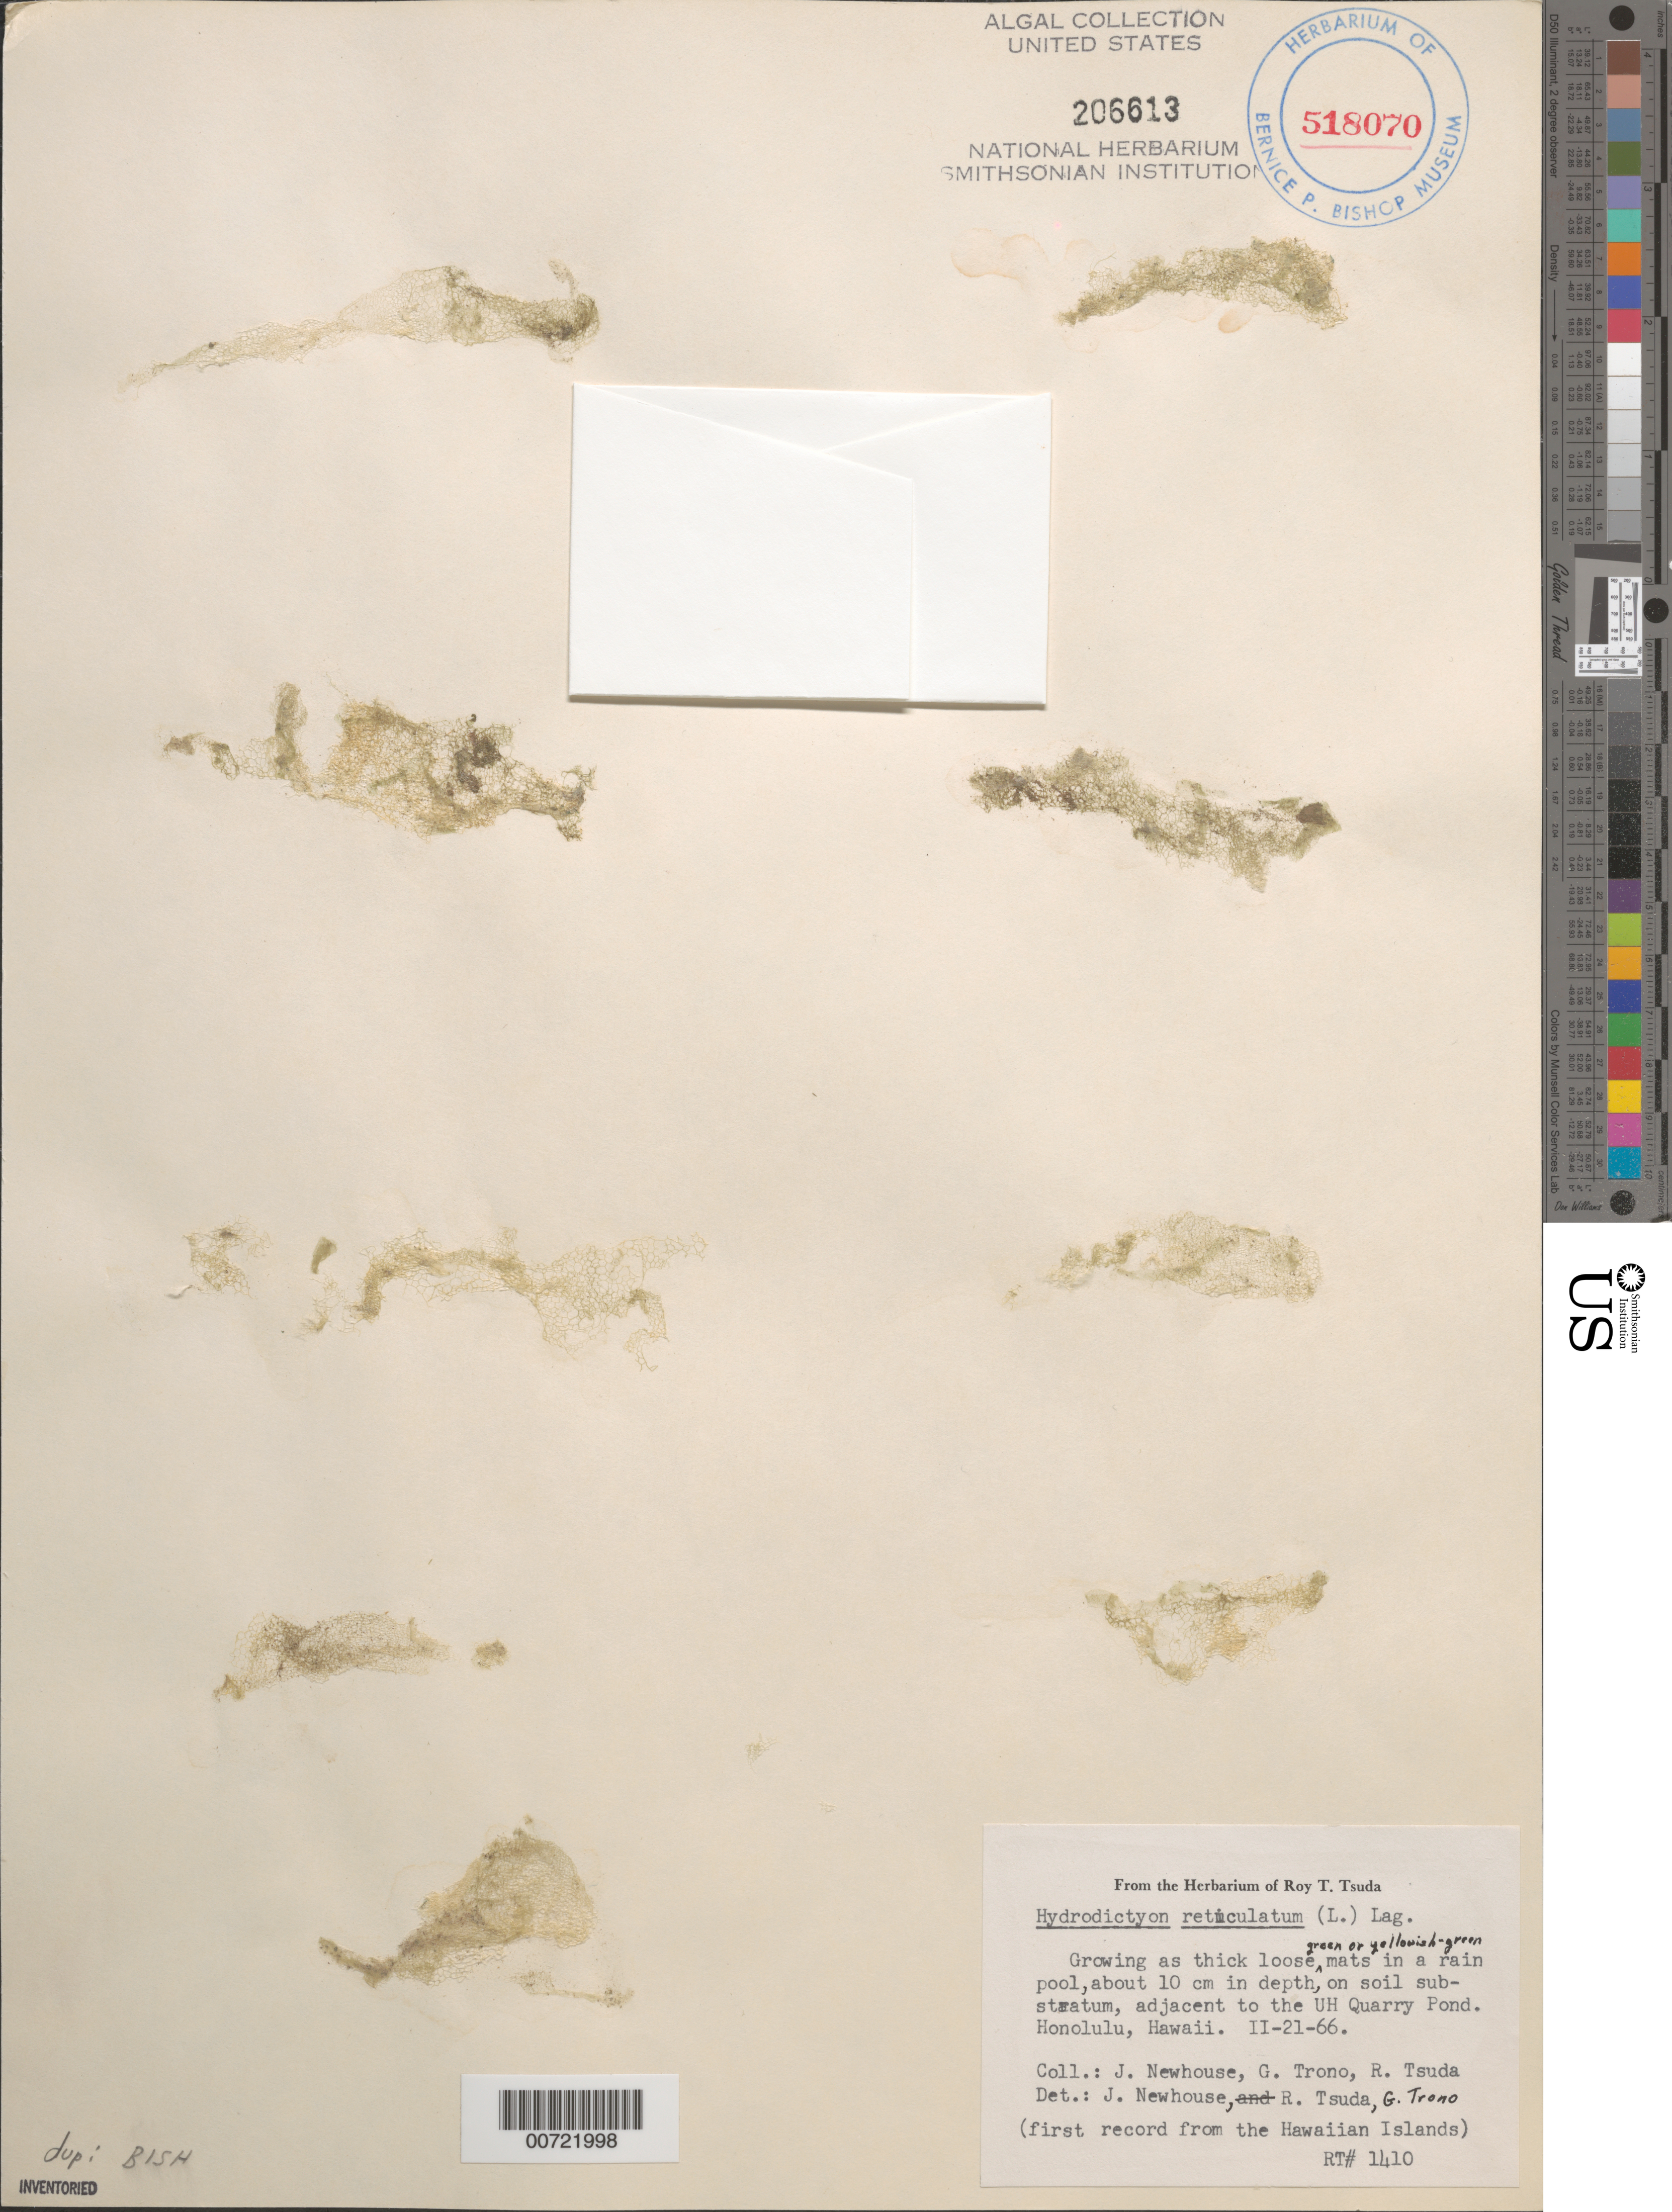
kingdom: Plantae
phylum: Chlorophyta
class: Chlorophyceae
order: Sphaeropleales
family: Hydrodictyaceae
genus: Hydrodictyon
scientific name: Hydrodictyon reticulatum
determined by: Newhouse, W. J.; Tsuda, R. T.; Trono, G.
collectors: W. J. Newhouse, G. Trono & R. Tsuda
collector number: RT 1410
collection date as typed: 21 Feb 1966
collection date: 1966-02-21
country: United States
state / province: Hawaii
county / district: Honolulu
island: Oahu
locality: Honolulu, by University of Hawaii Quarry Pond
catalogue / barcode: US 206613